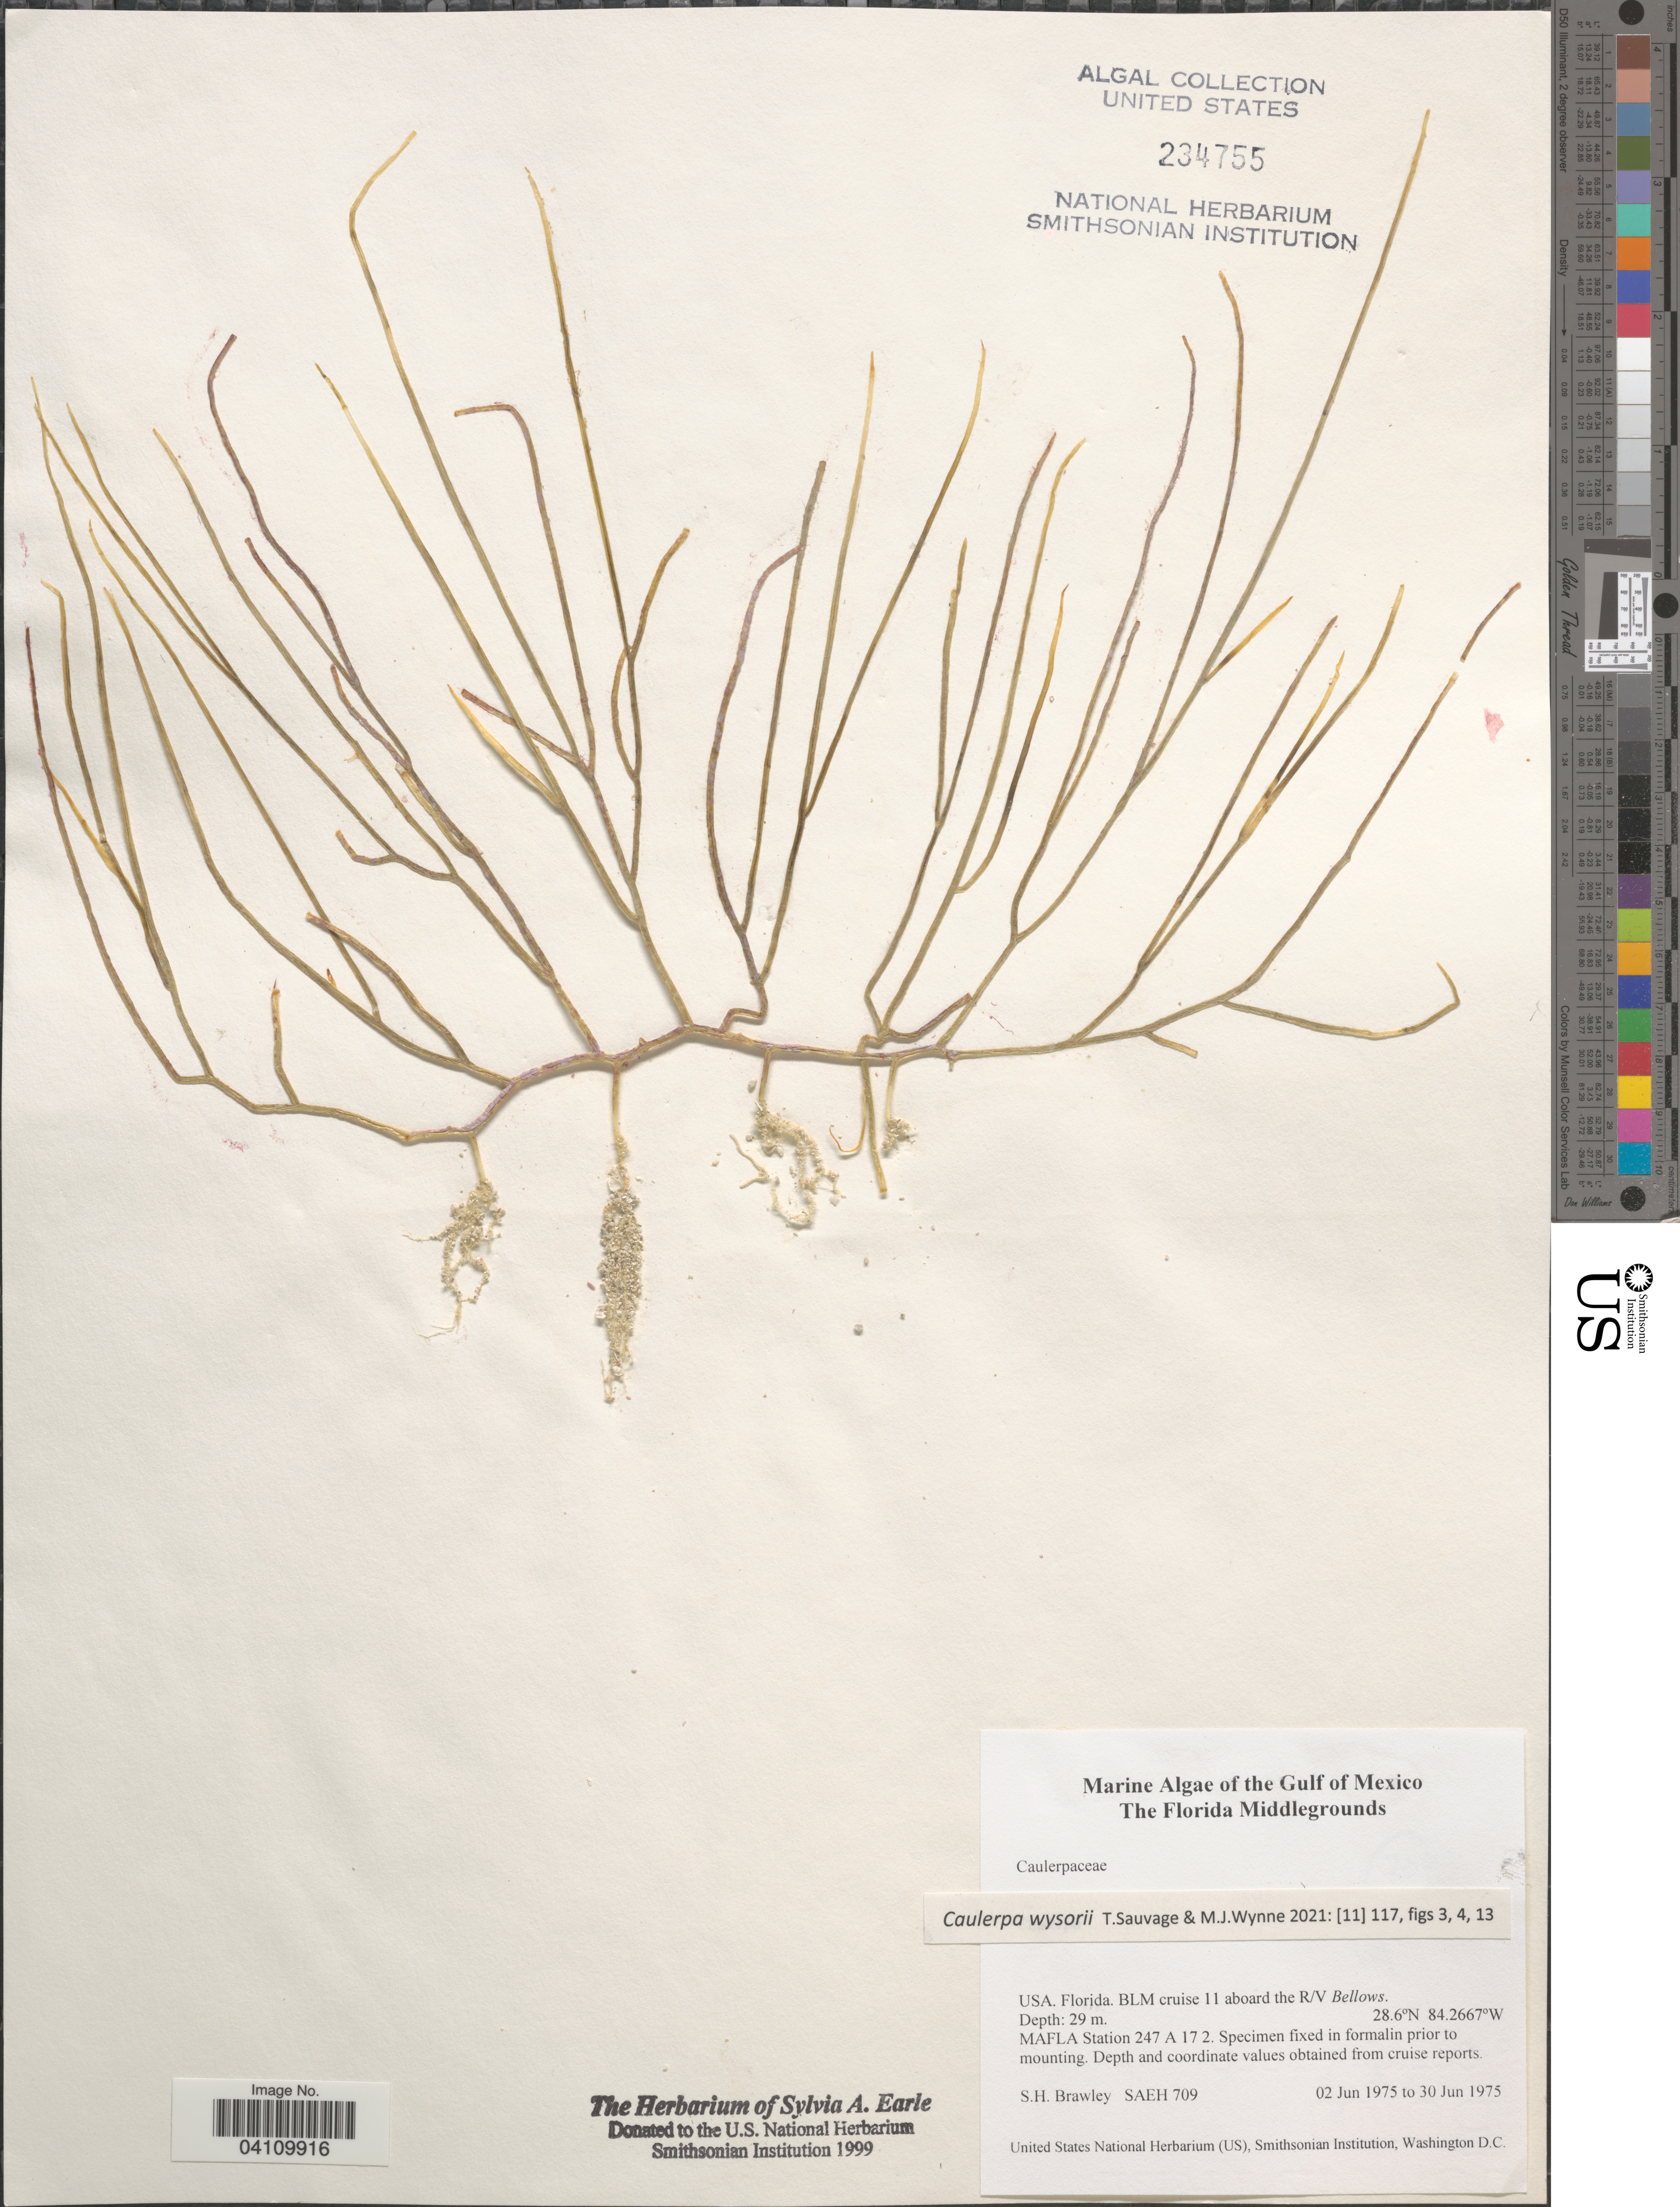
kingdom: Plantae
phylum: Chlorophyta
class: Ulvophyceae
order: Bryopsidales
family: Caulerpaceae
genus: Caulerpa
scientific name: Caulerpa wysorii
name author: Sauvage & M.J. Wynne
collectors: S. Brawley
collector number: SAEH 709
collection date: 1975-06-02/1975-06-30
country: United States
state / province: Florida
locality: The Gulf of Mexico. The Florida Middlegrounds. BLM cruise 11 aboard the R/V Bellows. MAFLA Station 247 A 17 2.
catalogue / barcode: US 234755